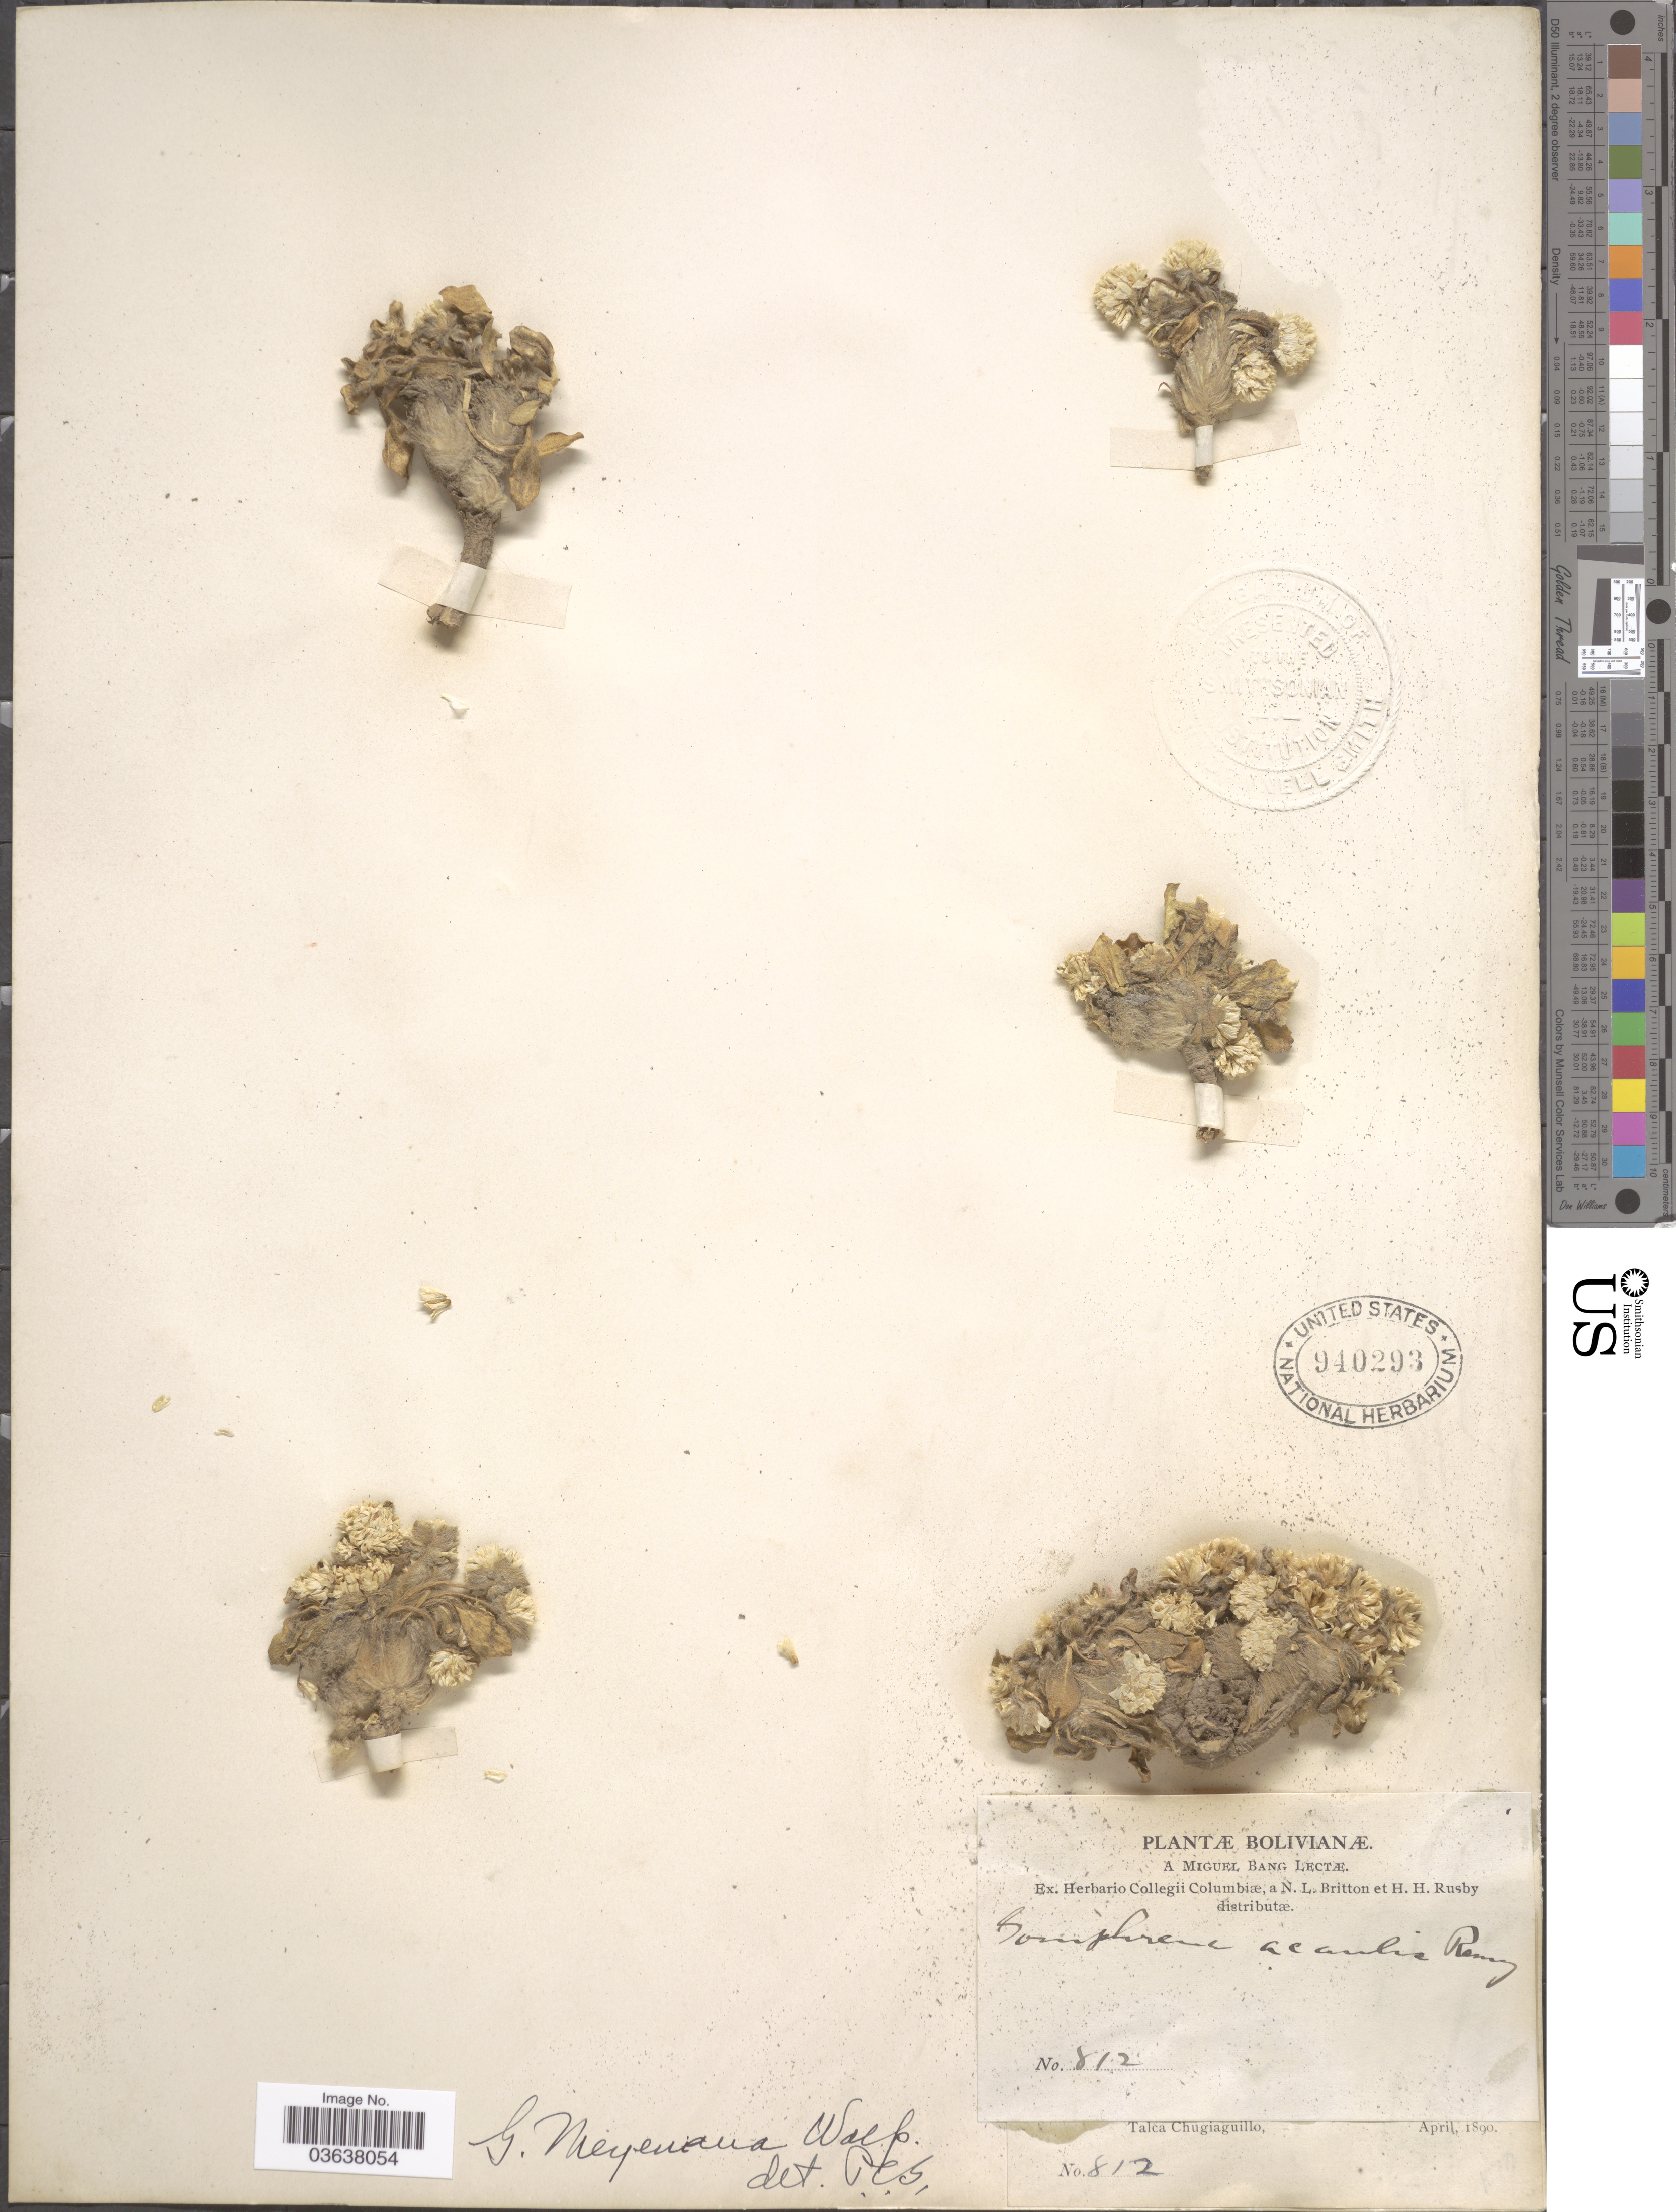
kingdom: Plantae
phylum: Tracheophyta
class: Magnoliopsida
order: Caryophyllales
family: Amaranthaceae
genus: Gomphrena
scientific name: Gomphrena meyeniana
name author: Walp.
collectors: M. Bang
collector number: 812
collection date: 1890-04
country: Bolivia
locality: Talca Chugiaguillo.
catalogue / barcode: US 940293